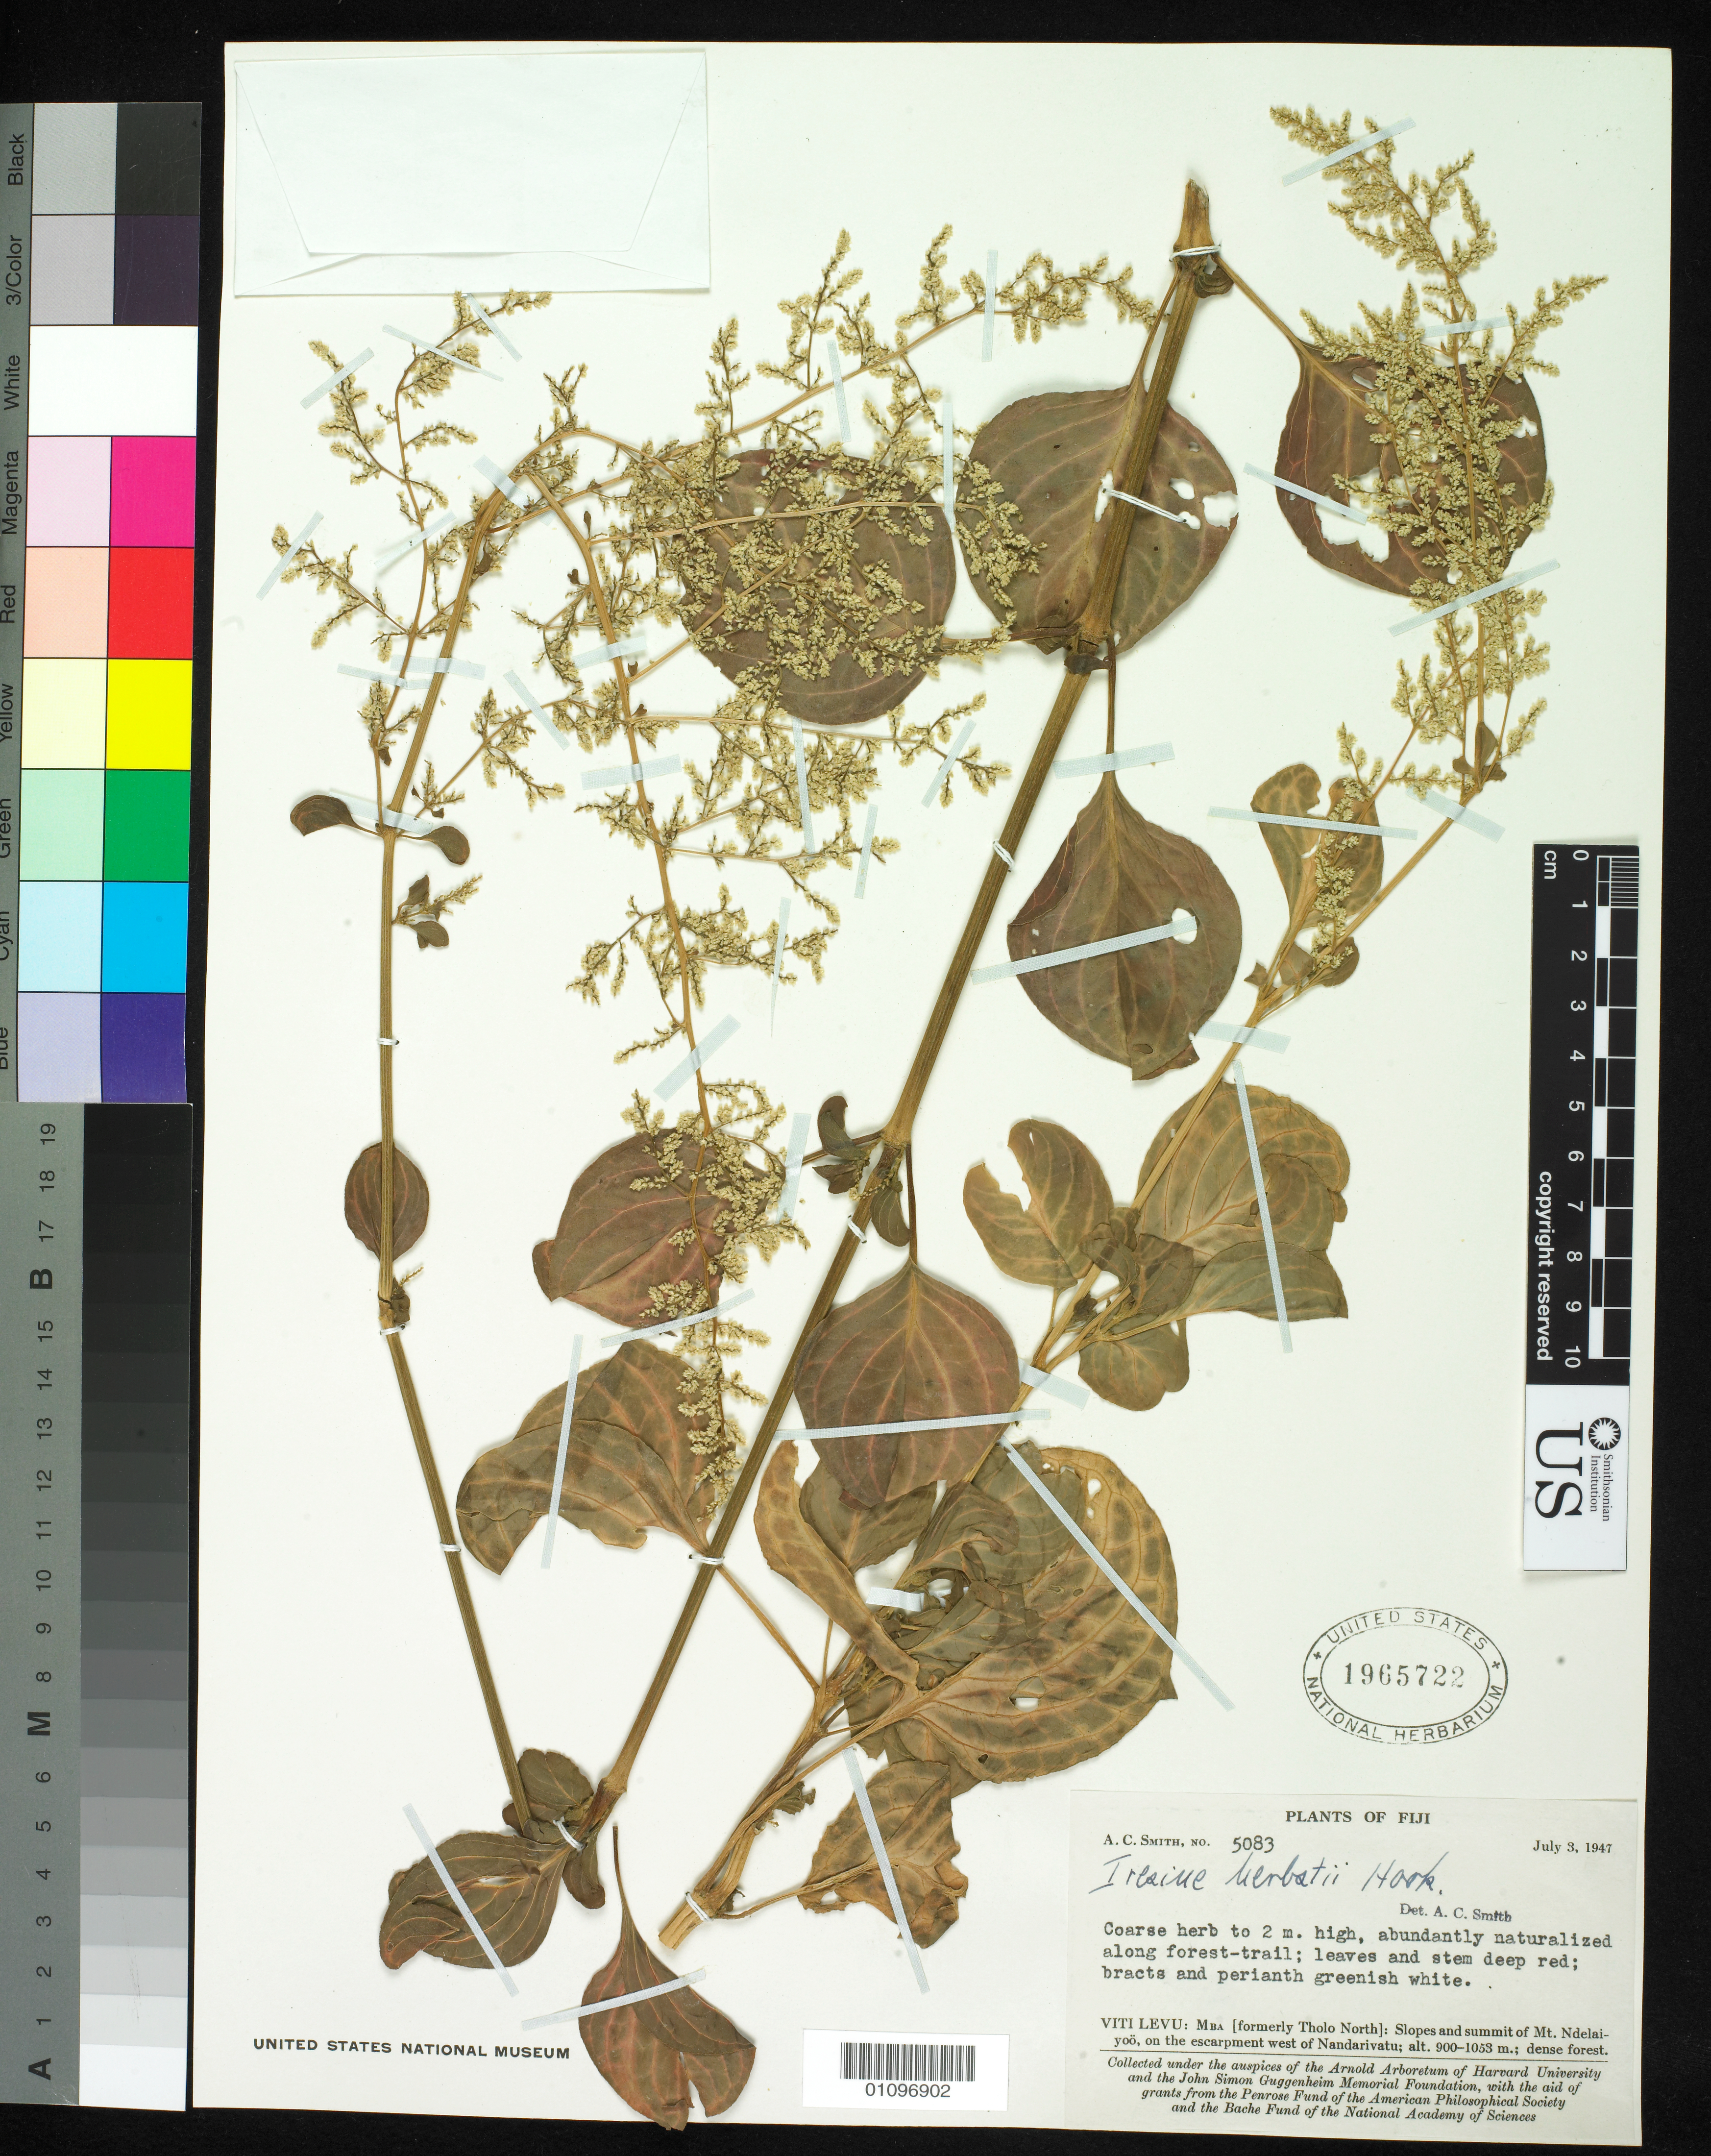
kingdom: Plantae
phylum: Tracheophyta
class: Magnoliopsida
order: Caryophyllales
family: Amaranthaceae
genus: Iresine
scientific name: Iresine herbstii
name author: Hook.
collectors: A. C. Smith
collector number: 5083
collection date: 1947-07-03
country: Fiji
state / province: Mba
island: Viti Levu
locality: Slopes and Summit of Mt. Ndelainyoo, on the escarpment west of Nandarivatu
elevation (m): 900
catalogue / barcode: US 1965722